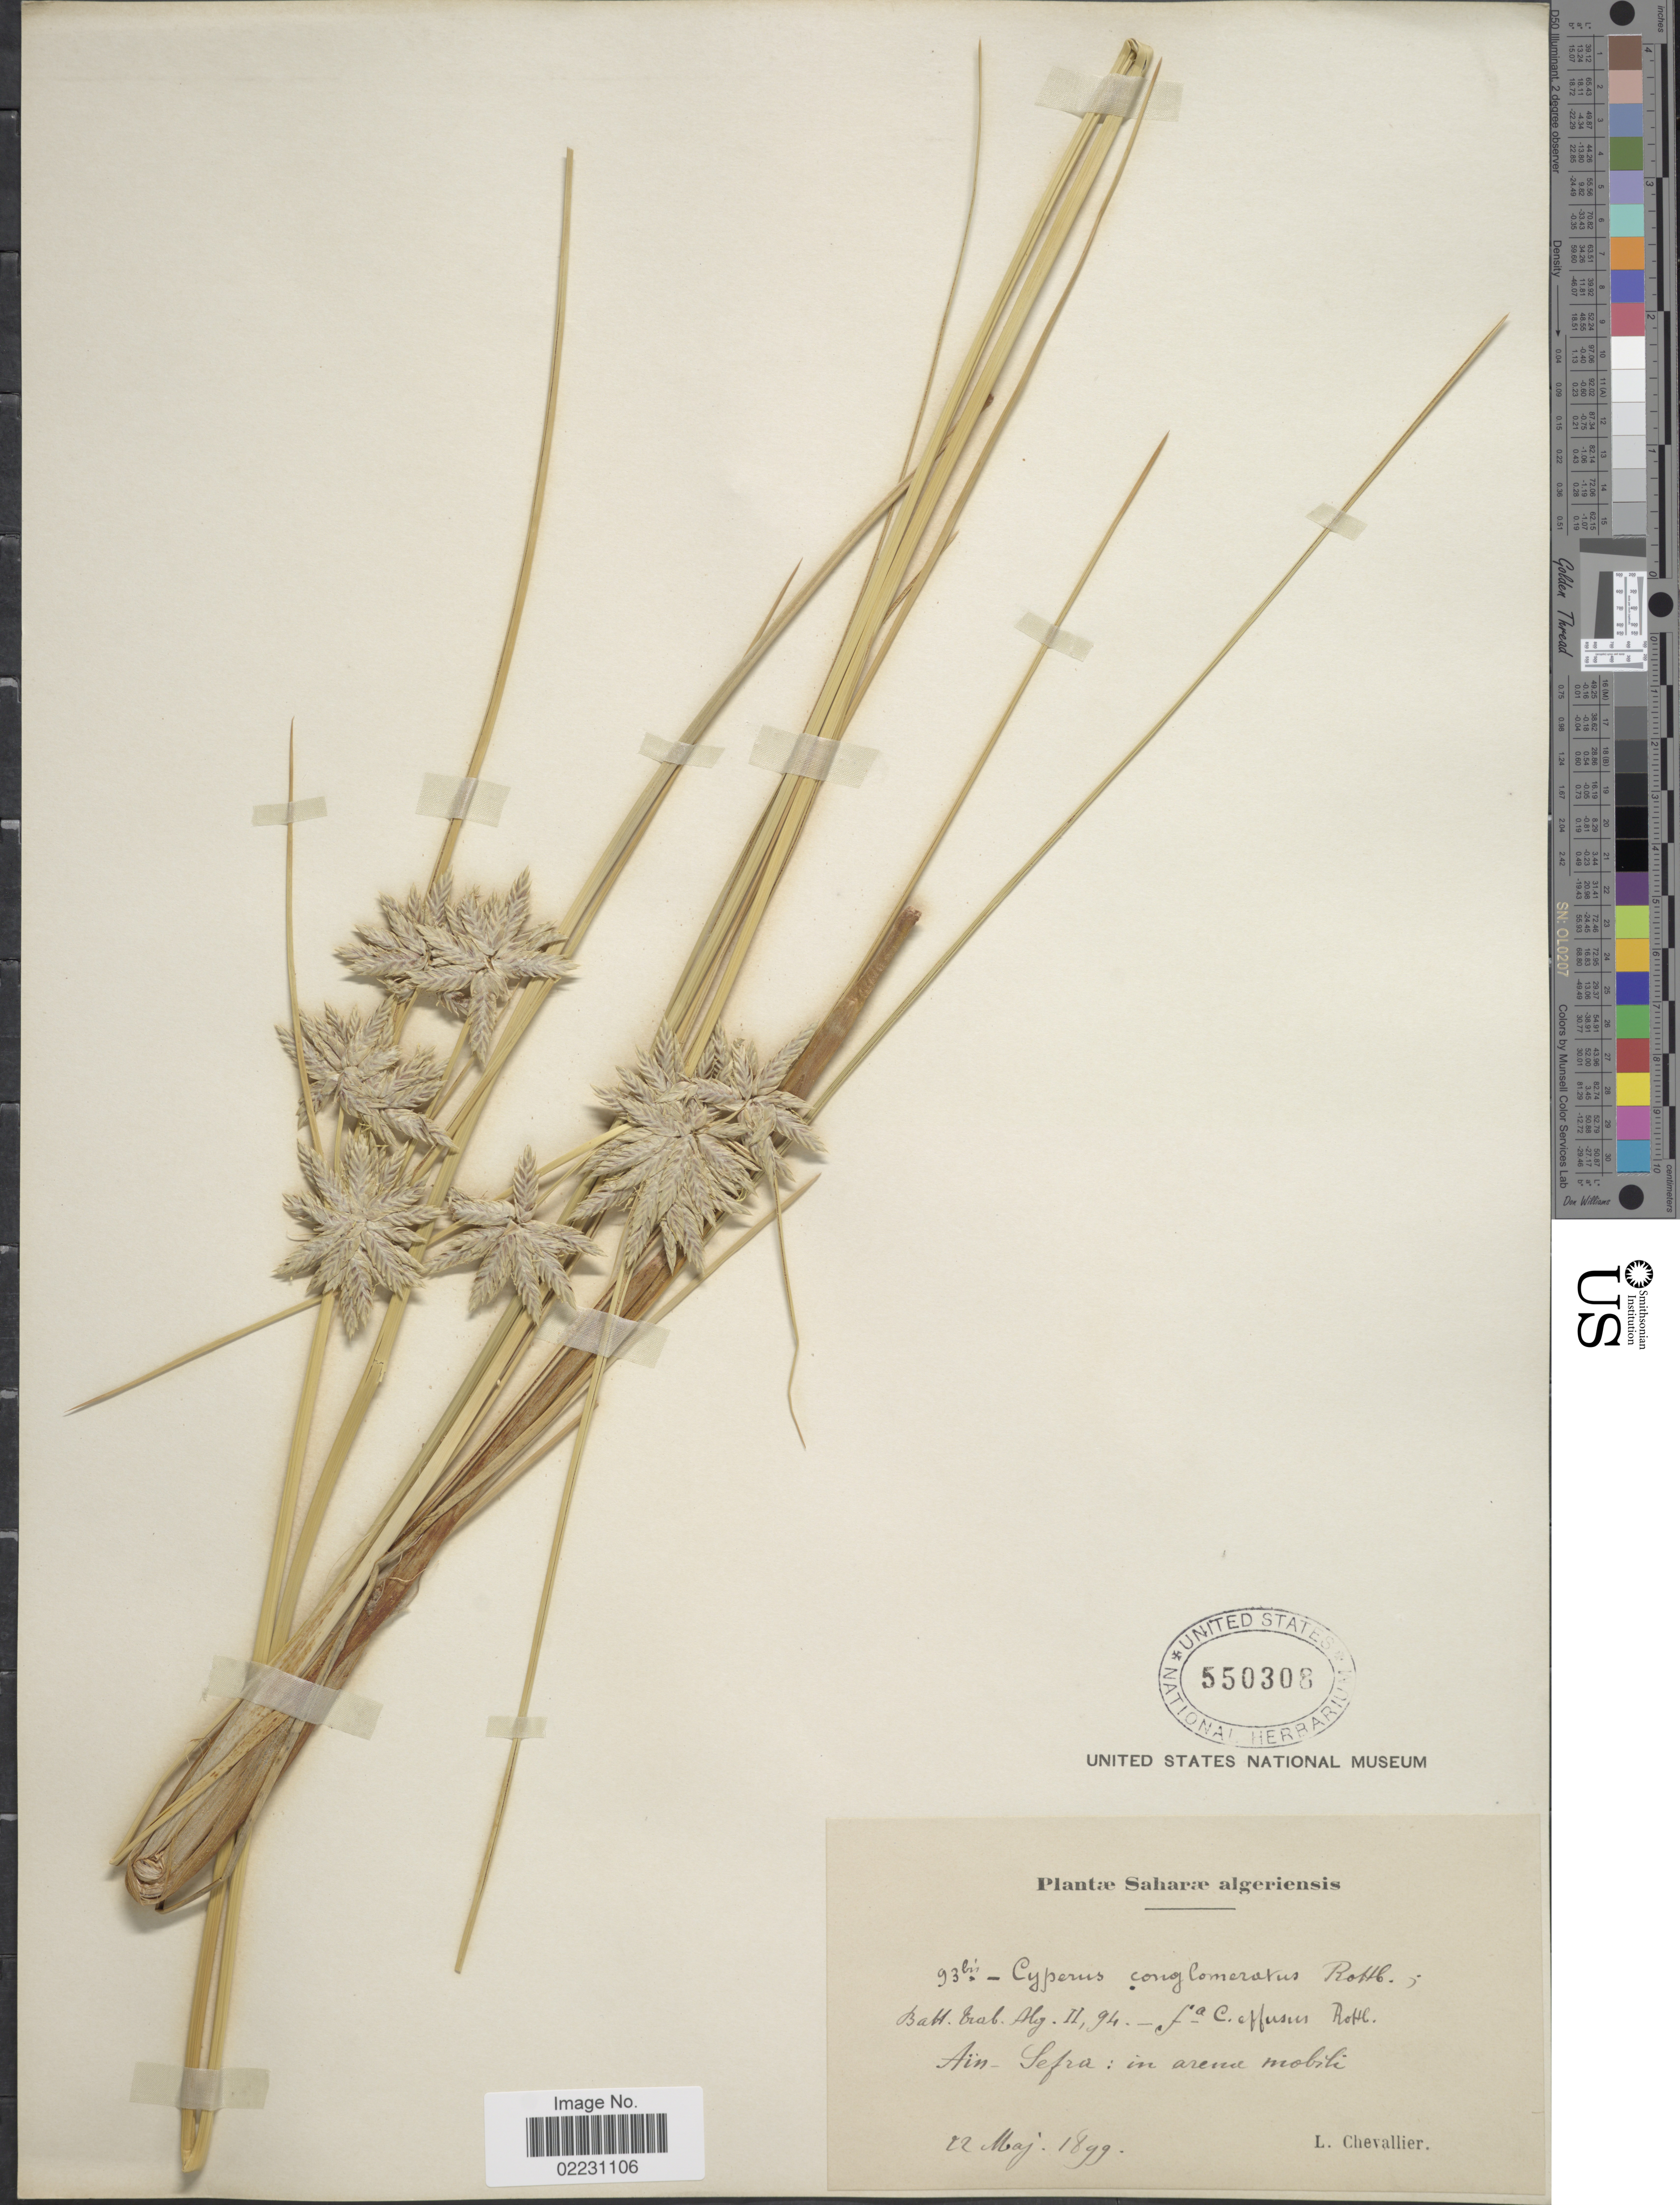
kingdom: Plantae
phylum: Tracheophyta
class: Liliopsida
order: Poales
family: Cyperaceae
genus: Cyperus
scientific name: Cyperus conglomeratus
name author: Rottb.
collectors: L. Chevallier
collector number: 93bis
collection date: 1899-05-22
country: Algeria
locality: Saharae algeriensis. Ain - Sefra; in arena mobili.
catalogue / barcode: US 550308